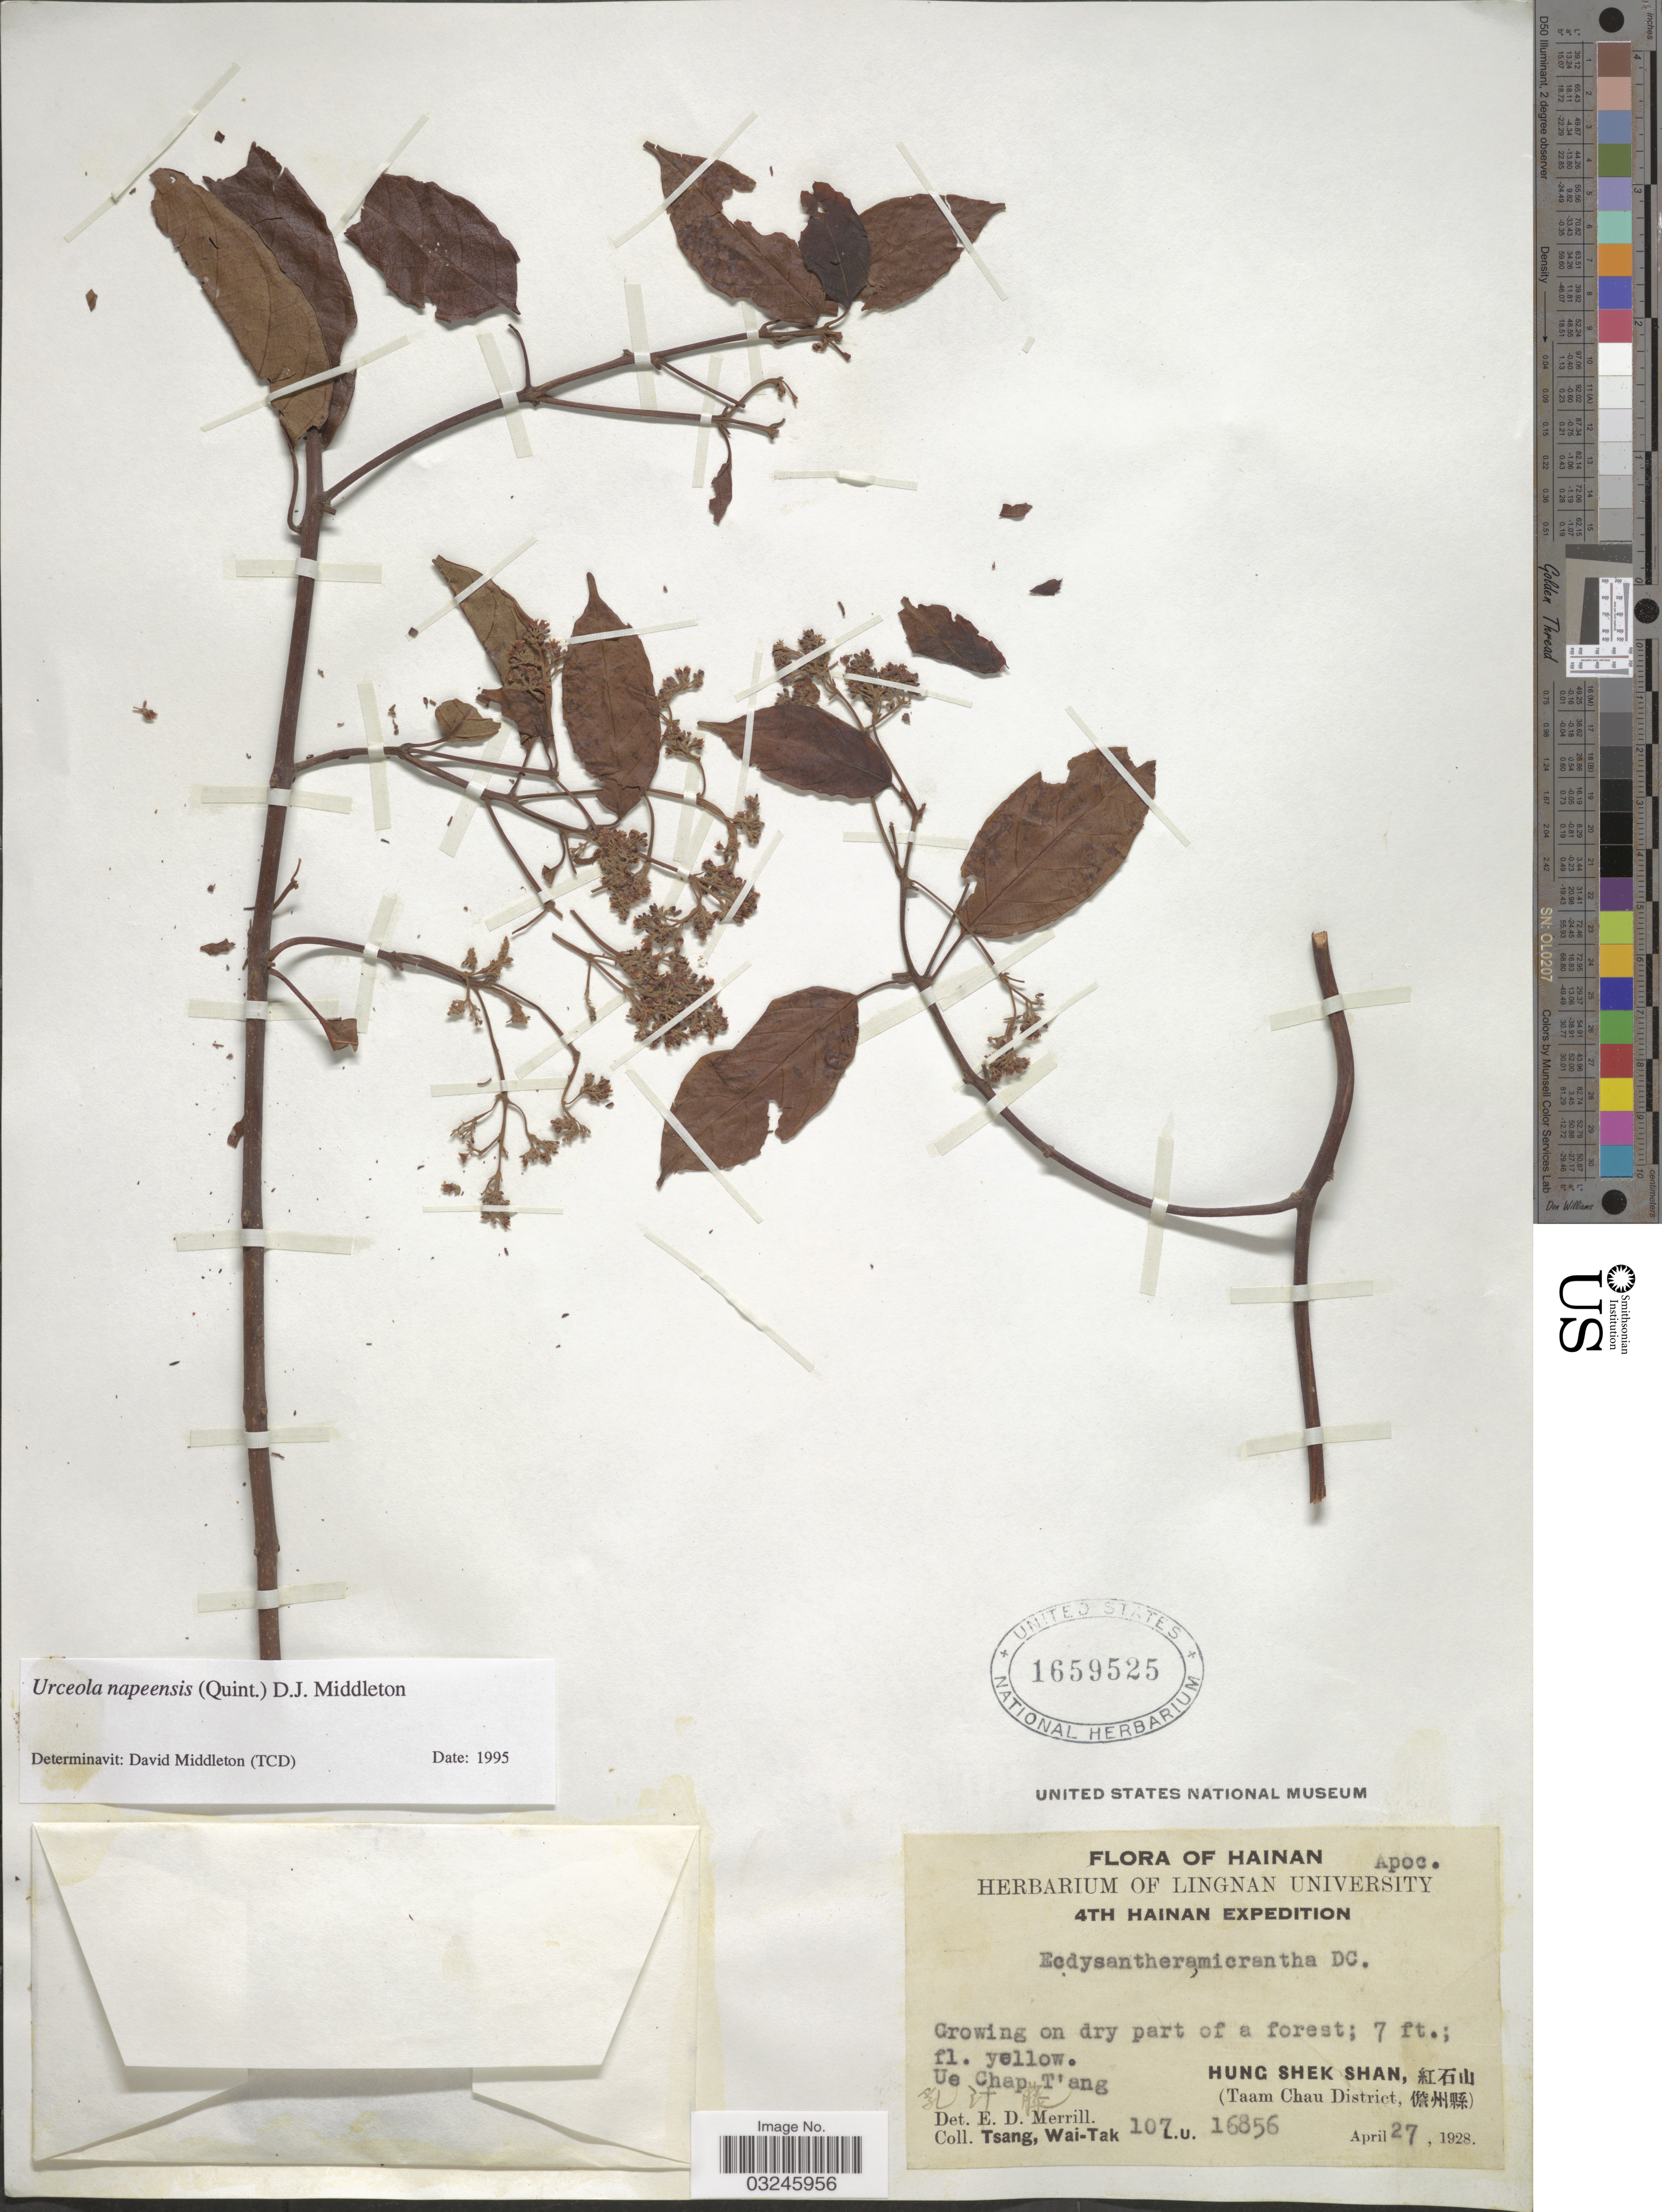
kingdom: Plantae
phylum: Tracheophyta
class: Magnoliopsida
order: Gentianales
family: Apocynaceae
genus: Urceola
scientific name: Urceola napeensis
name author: (Quintaret) D.J. Middleton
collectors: W. T. Tsang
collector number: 107/L.U.16856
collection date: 1928-04-27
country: China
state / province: Hainan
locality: Ue Chap T'ang, Hung Shek Shan, (Taam Chau District).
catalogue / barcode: US 1659525